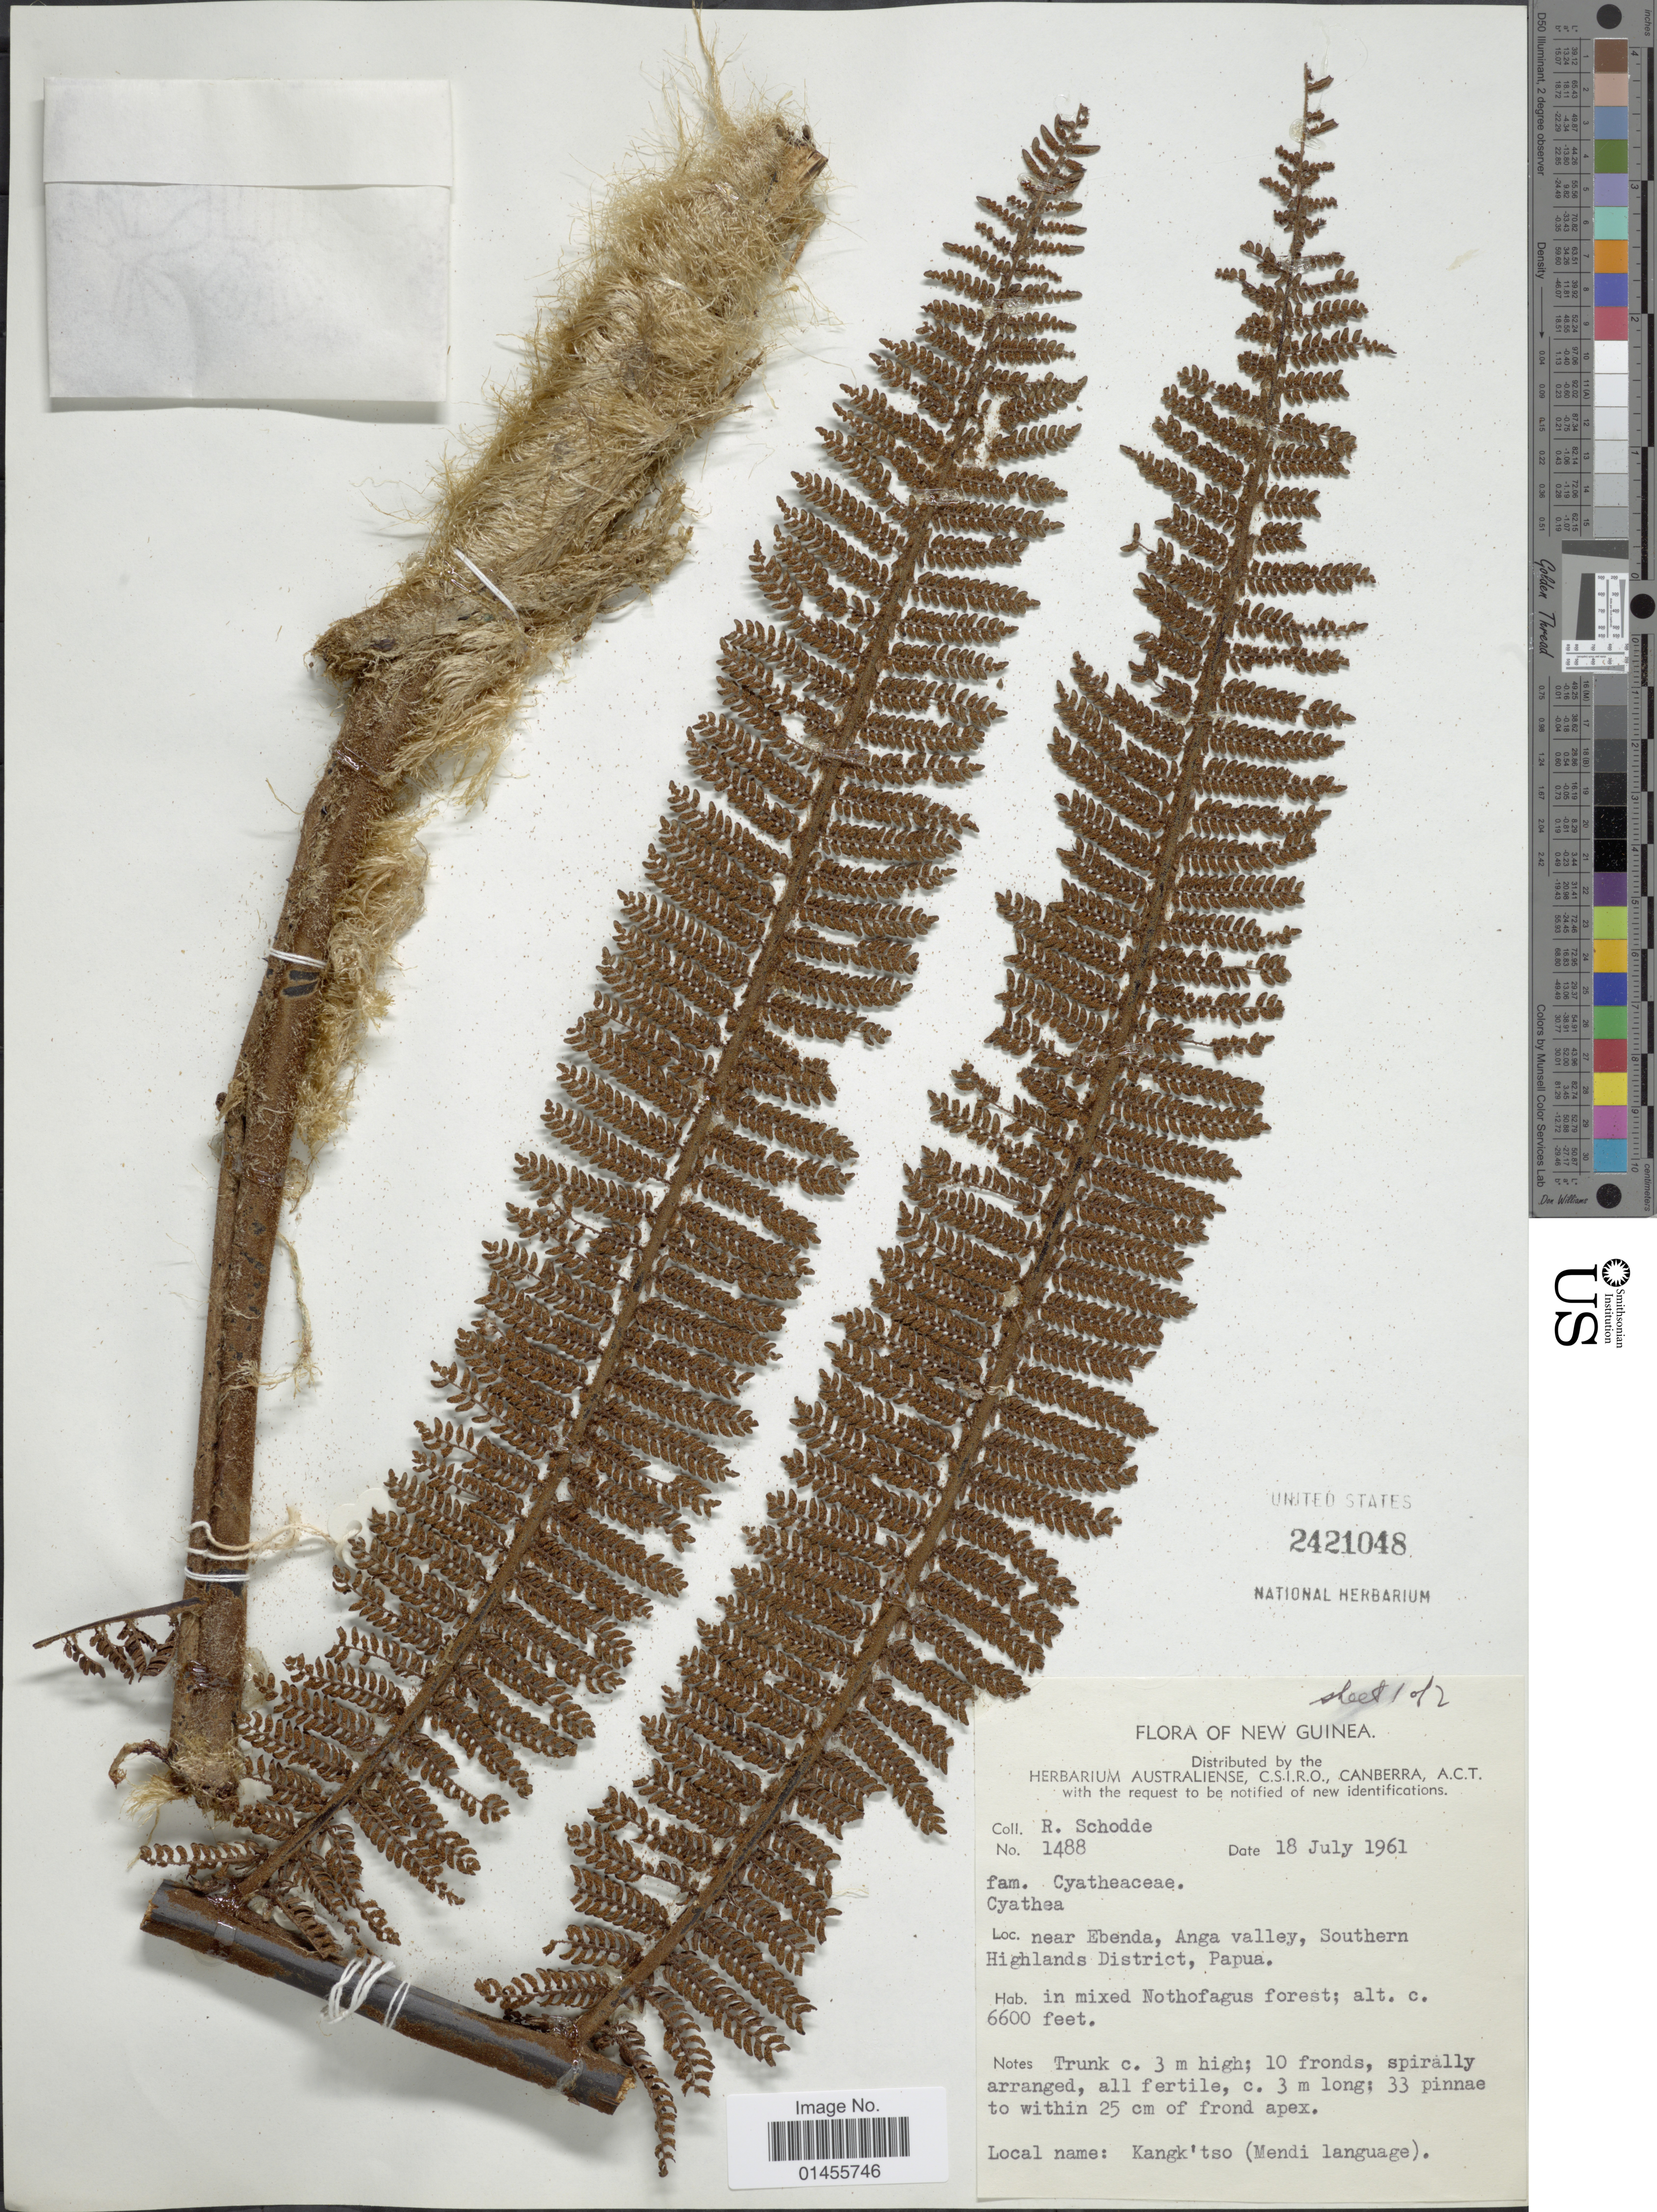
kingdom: Plantae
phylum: Tracheophyta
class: Polypodiopsida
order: Cyatheales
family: Cyatheaceae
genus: Alsophila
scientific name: Alsophila sp.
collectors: R. Schodde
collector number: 1488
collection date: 1961-07-18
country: Papua New Guinea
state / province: Southern Highlands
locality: New Guinea. near Ebenda, Anga valley, Southern Highlands District, Papua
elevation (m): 2012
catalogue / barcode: US 2421048